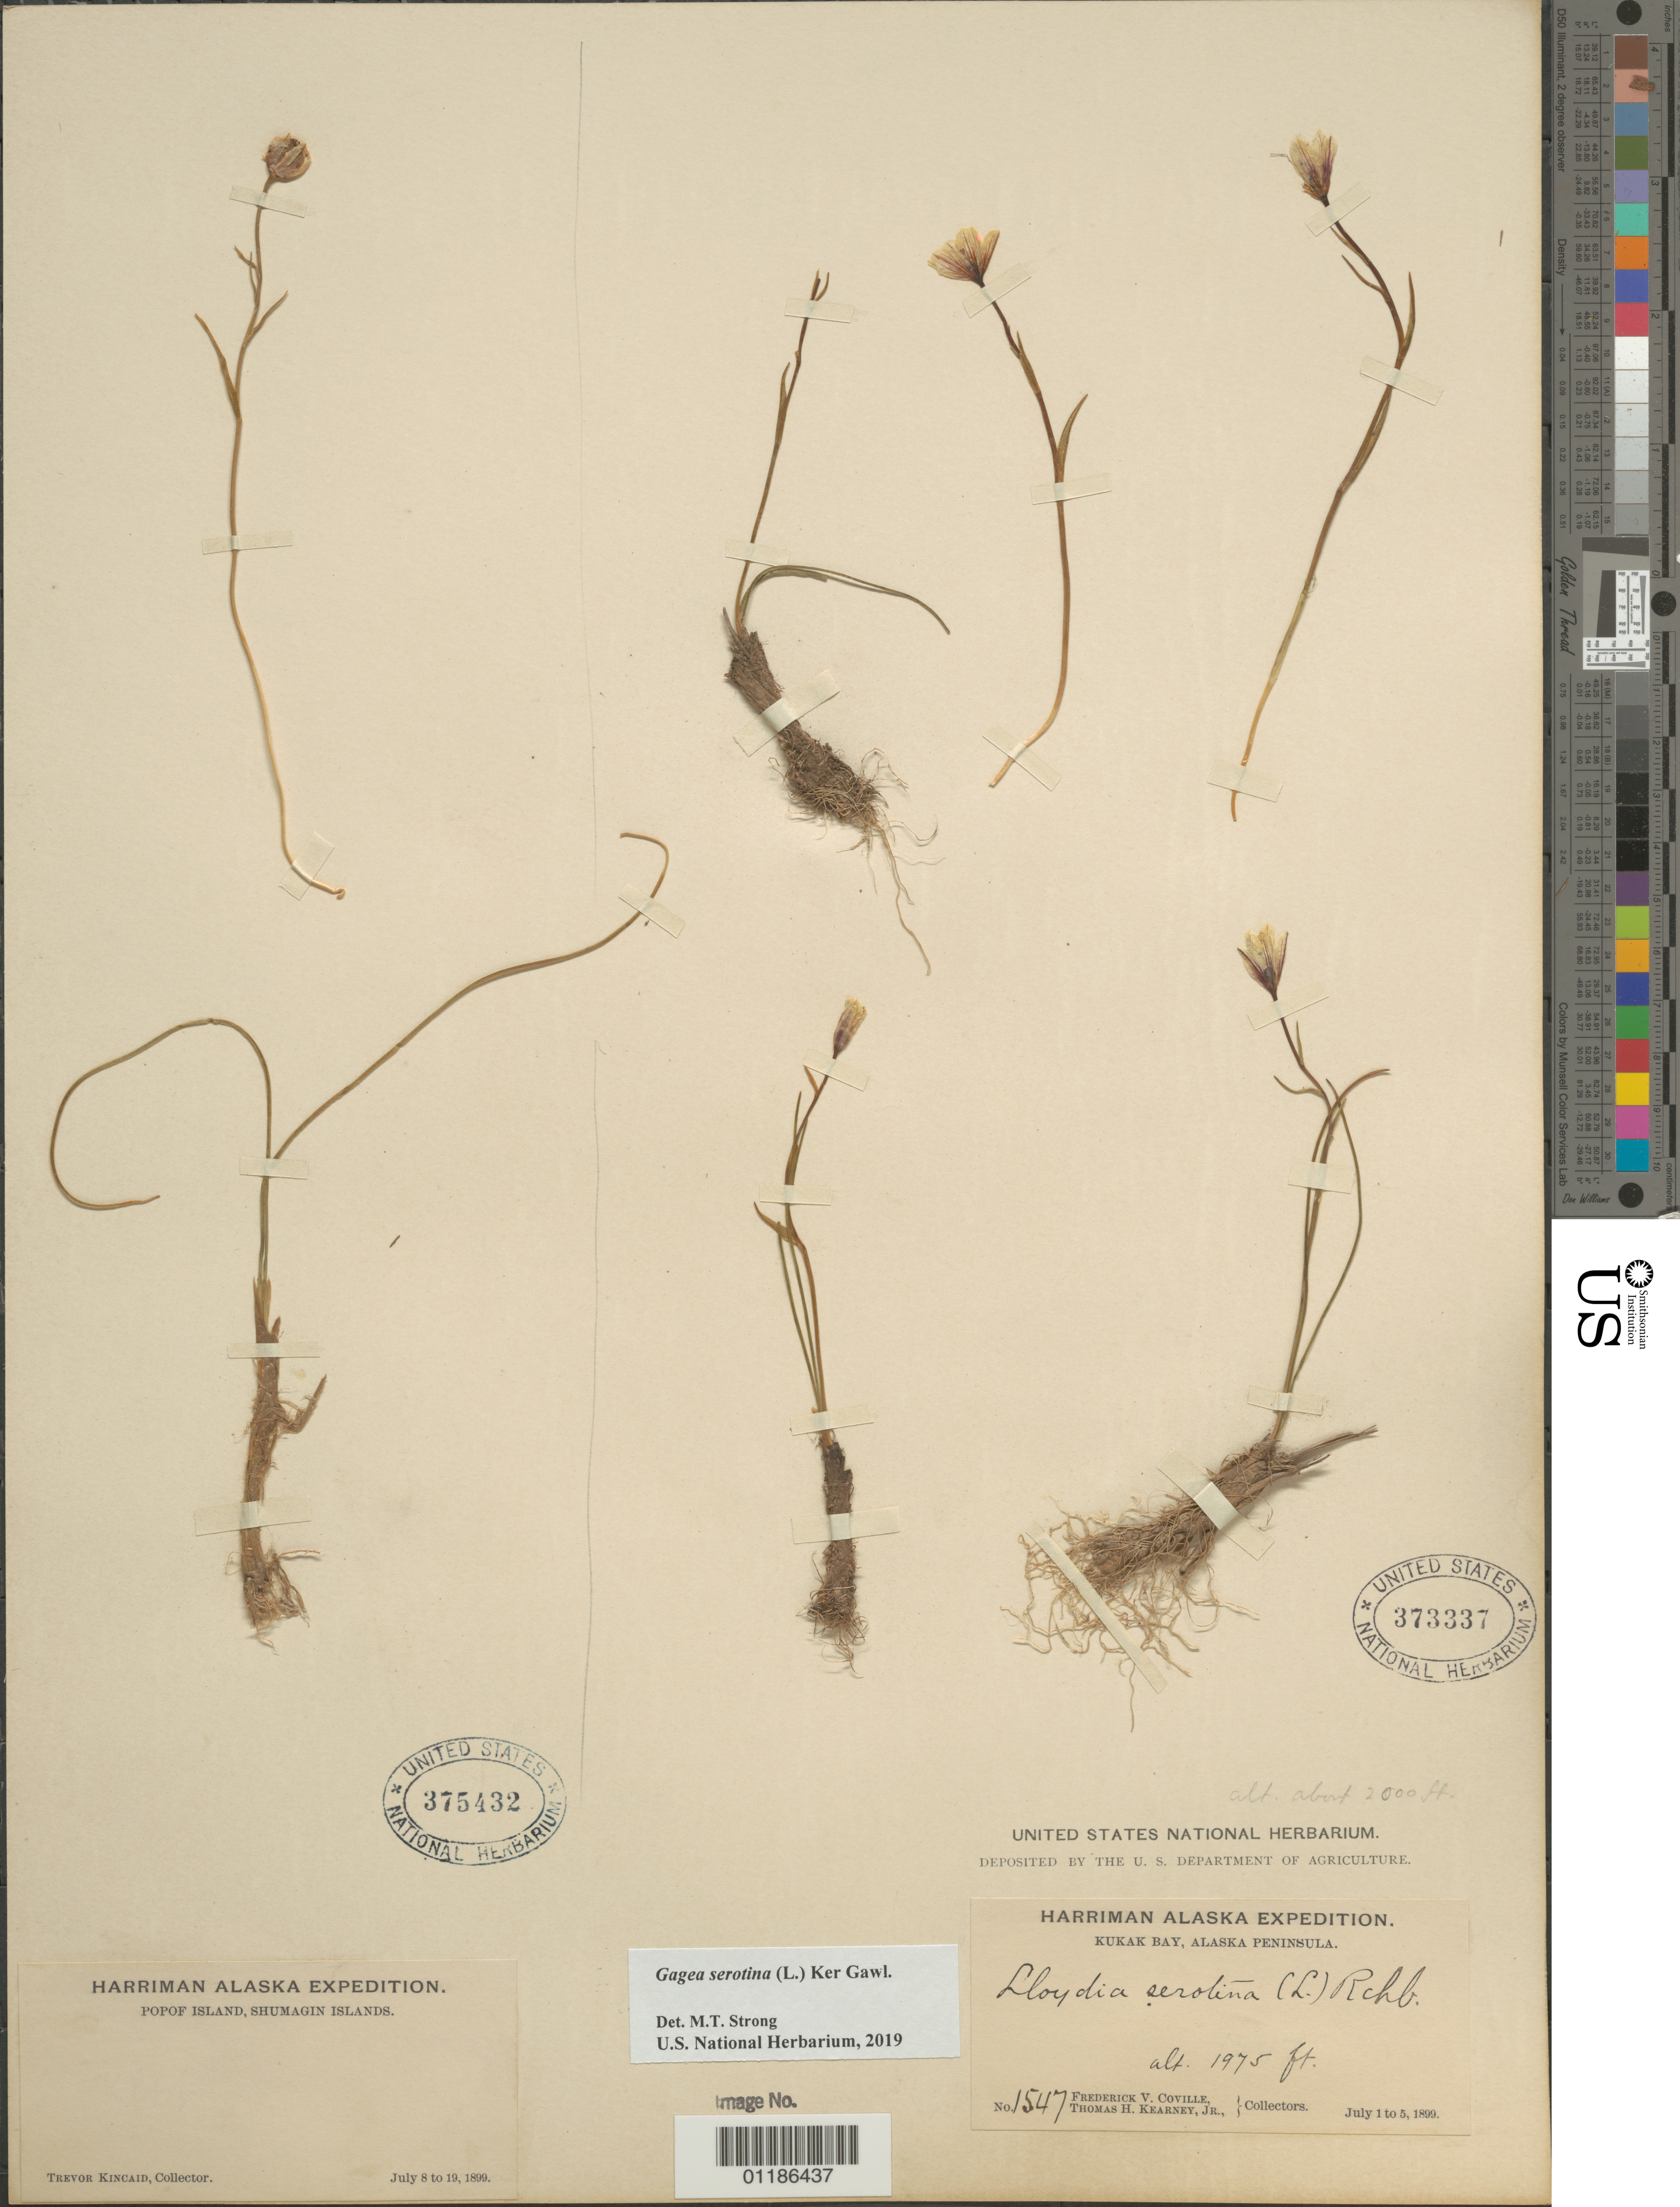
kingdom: Plantae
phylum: Tracheophyta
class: Liliopsida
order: Liliales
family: Liliaceae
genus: Gagea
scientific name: Gagea serotina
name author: (L.) Ker Gawl.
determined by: Strong, Mark T., (BOT), Smithsonian Institution - National Museum of Natural History (UNITED STATES)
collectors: T. C. Kincaid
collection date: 1899-07-08/1899-07-19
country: United States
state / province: Alaska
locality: Popof Island. Shumagin Islands.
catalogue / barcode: US 375432-2